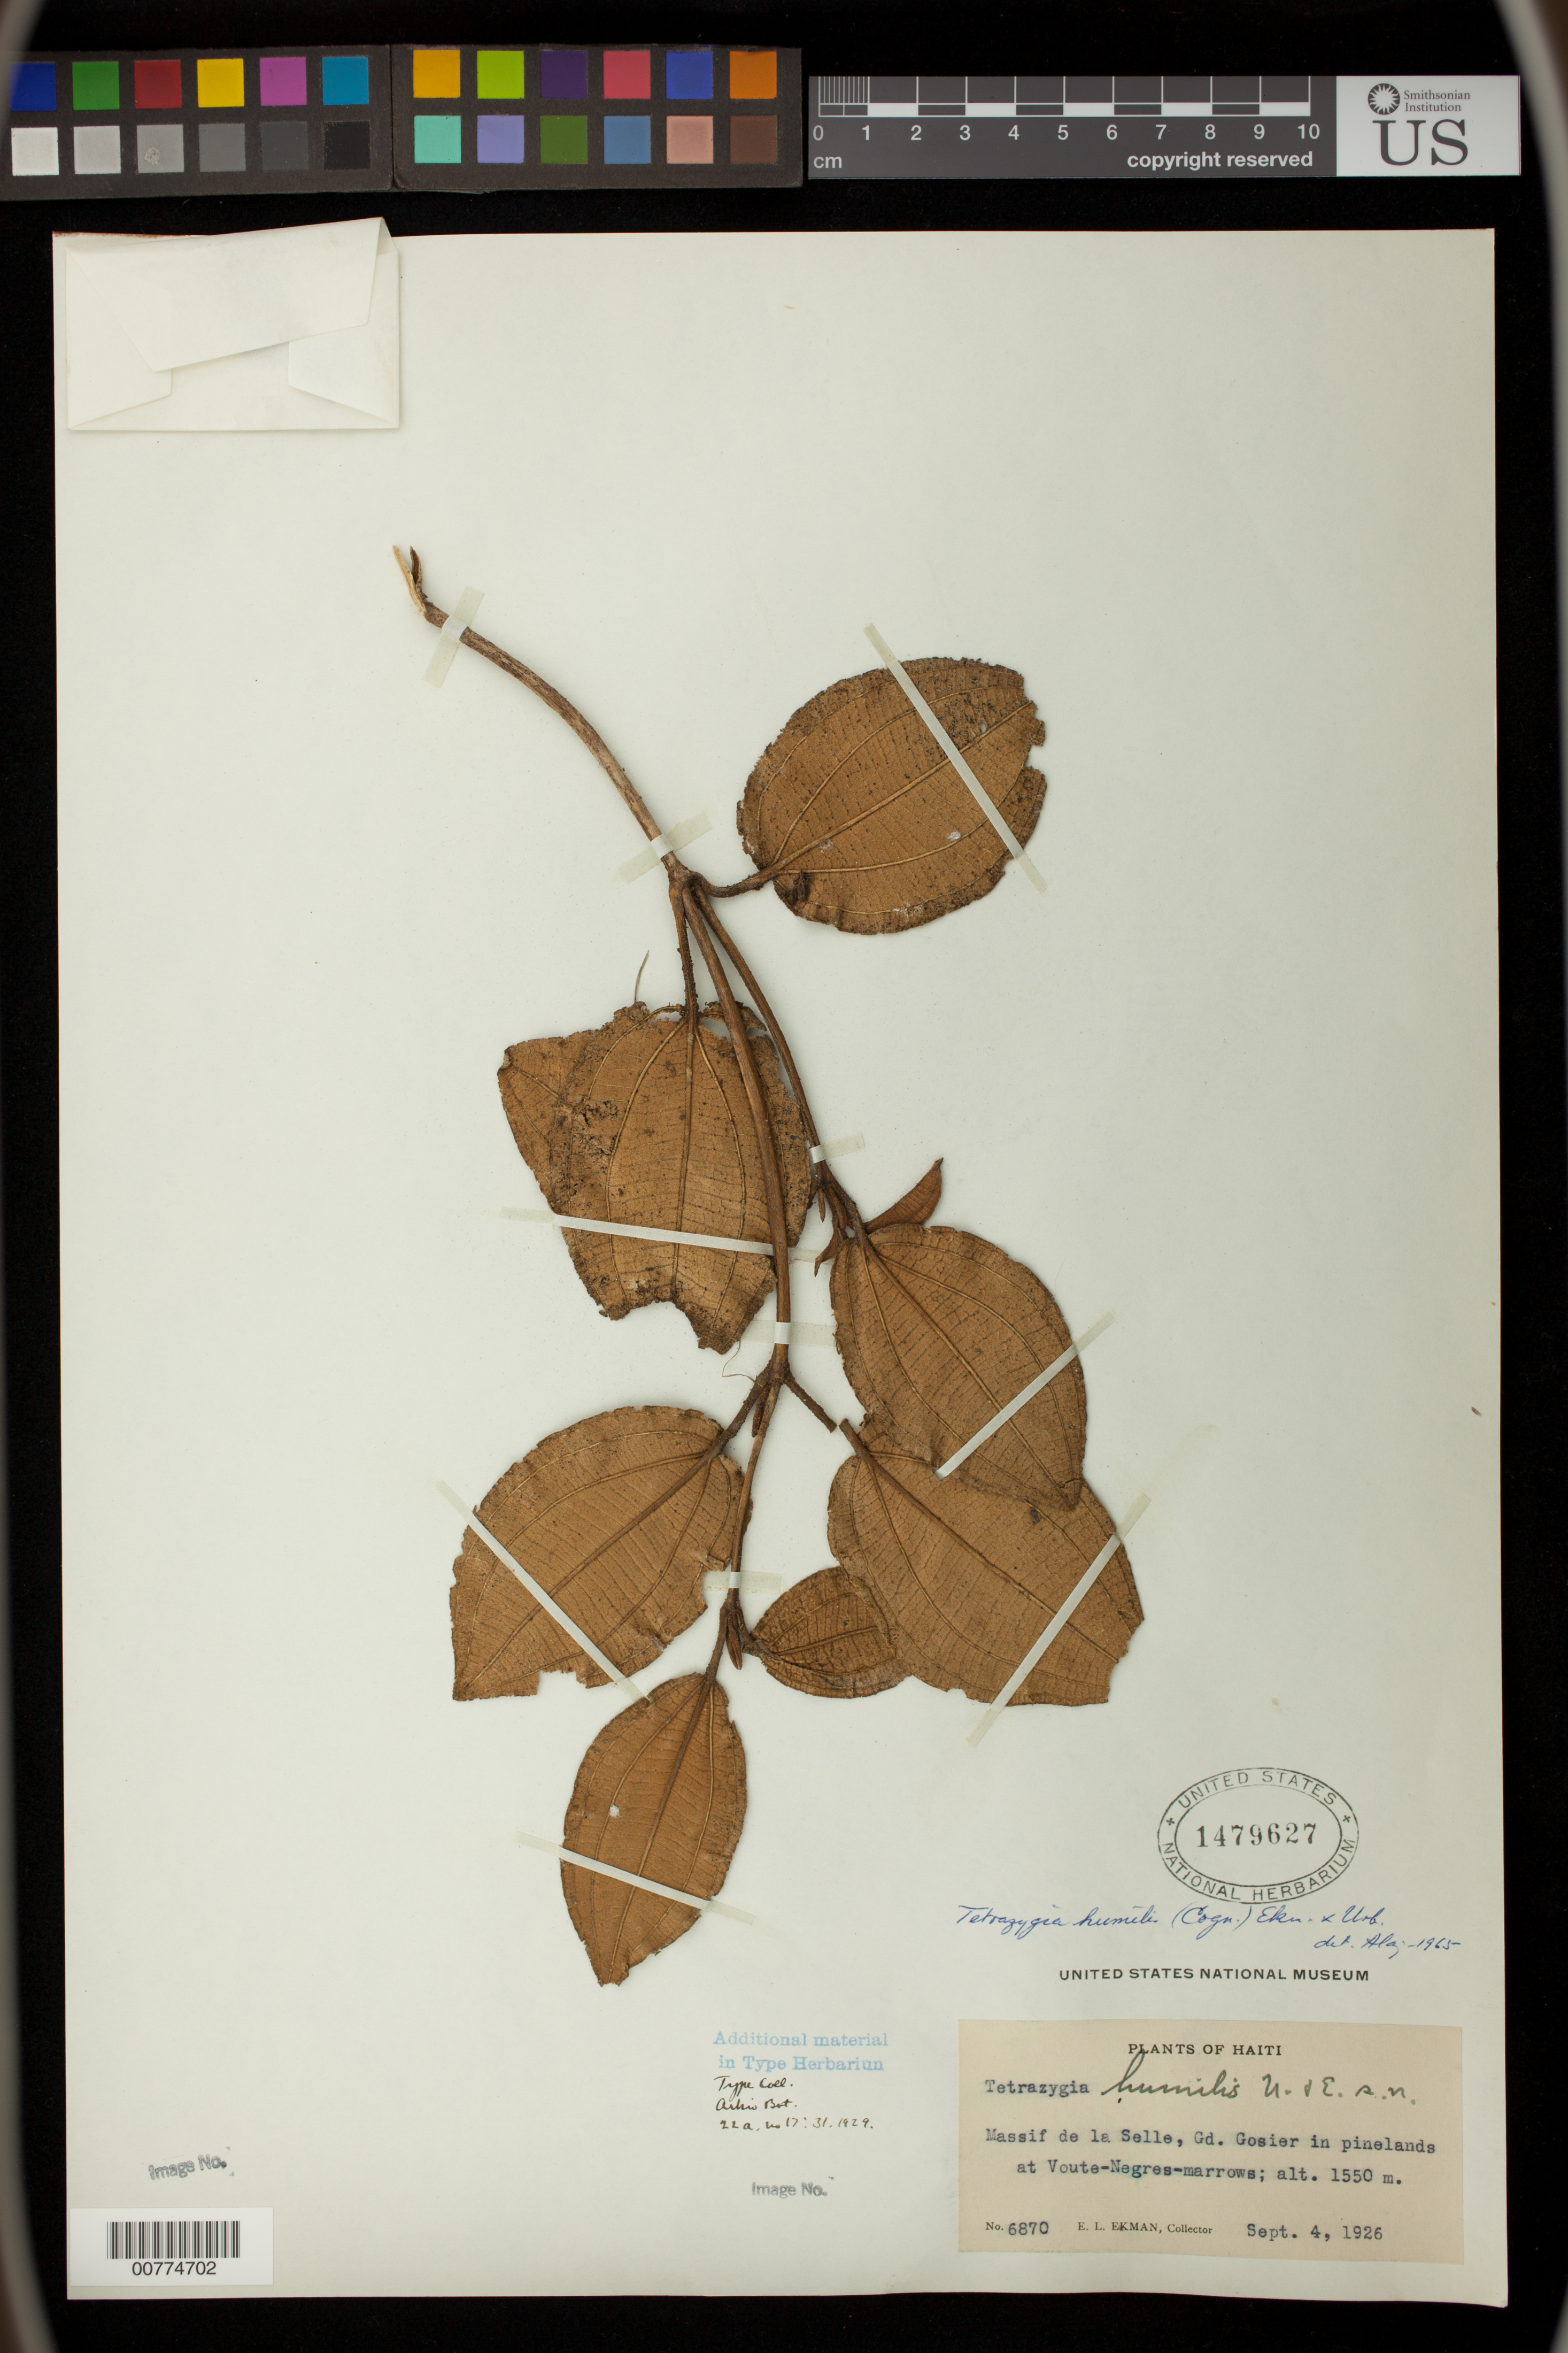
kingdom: Plantae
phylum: Tracheophyta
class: Magnoliopsida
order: Myrtales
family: Melastomataceae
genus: Tetrazygia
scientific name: Tetrazygia humilis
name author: Urb. & Ekman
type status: Isotype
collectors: E. L. Ekman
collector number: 6870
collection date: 1926-09-04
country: Haiti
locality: Massif de la Selle, Grand-Gosier in pinelands at Voute-Negres-marrows.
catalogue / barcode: US 1479627